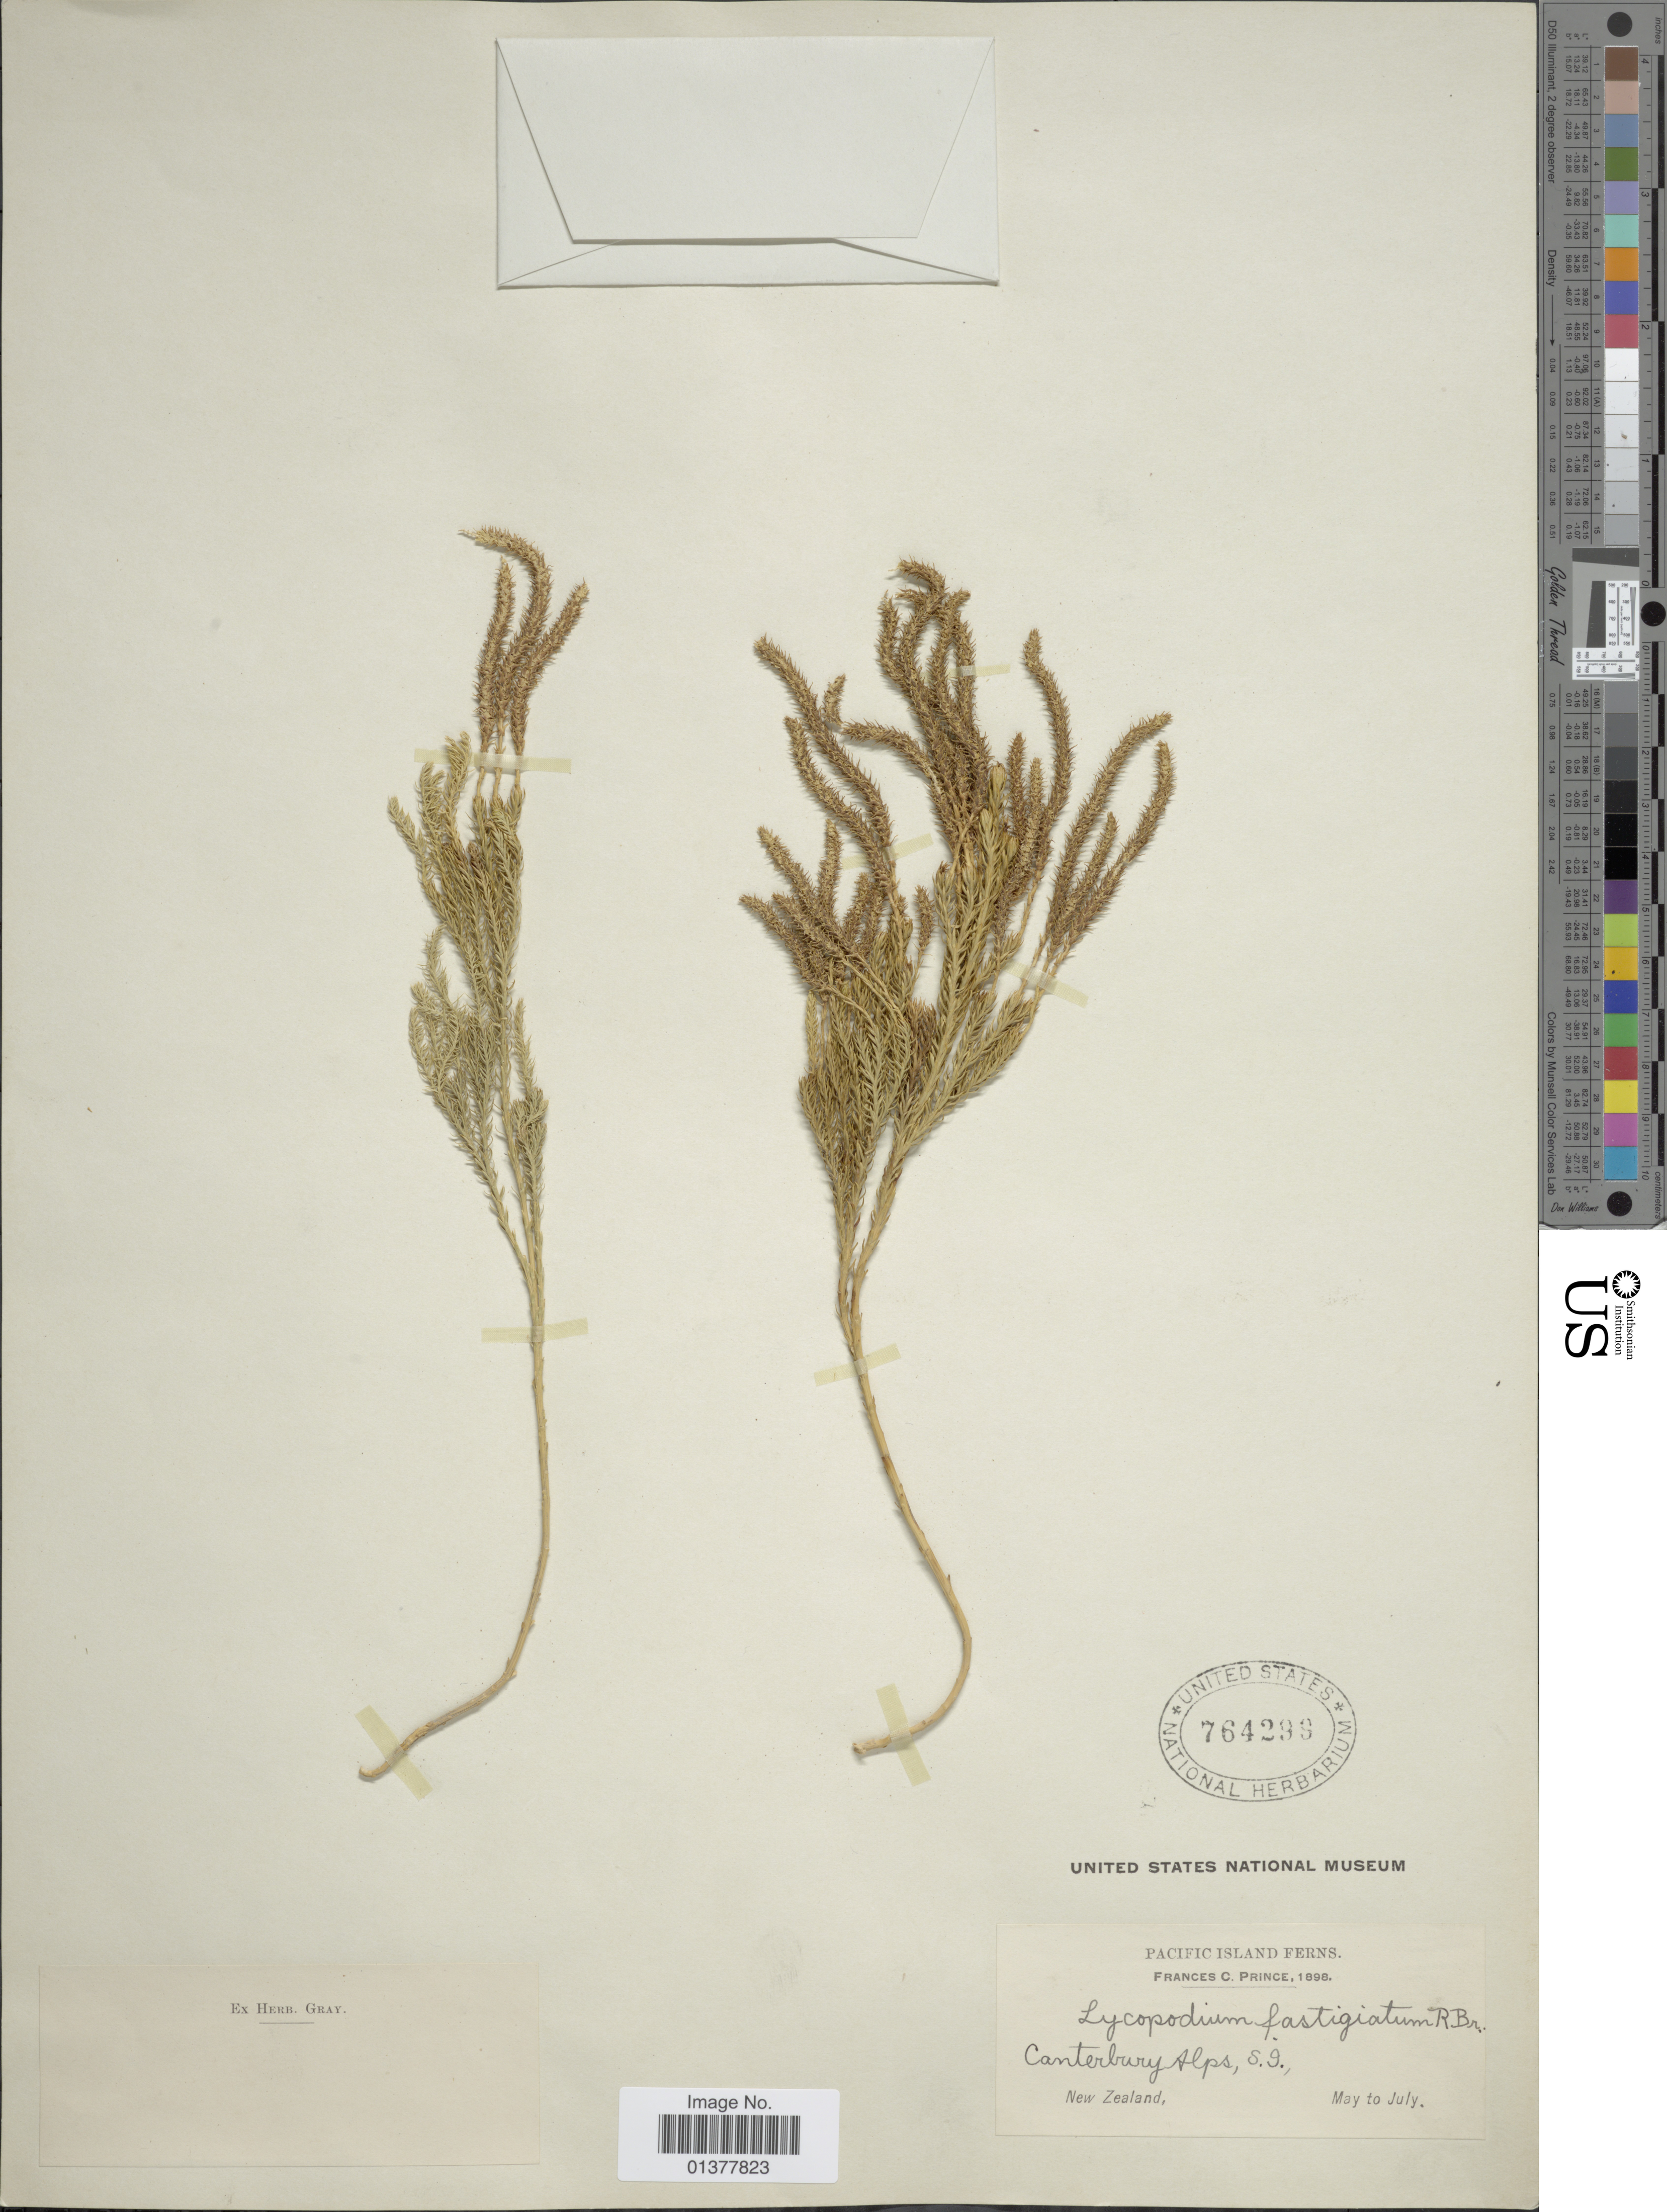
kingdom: Plantae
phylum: Tracheophyta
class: Lycopodiopsida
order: Lycopodiales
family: Lycopodiaceae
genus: Austrolycopodium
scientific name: Austrolycopodium fastigiatum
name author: (R. Br.) Holub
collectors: F. Prince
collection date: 1898-05/1898-07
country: New Zealand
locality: Pacific Island, Canterbury Alps, S.I.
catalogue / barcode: US 764299